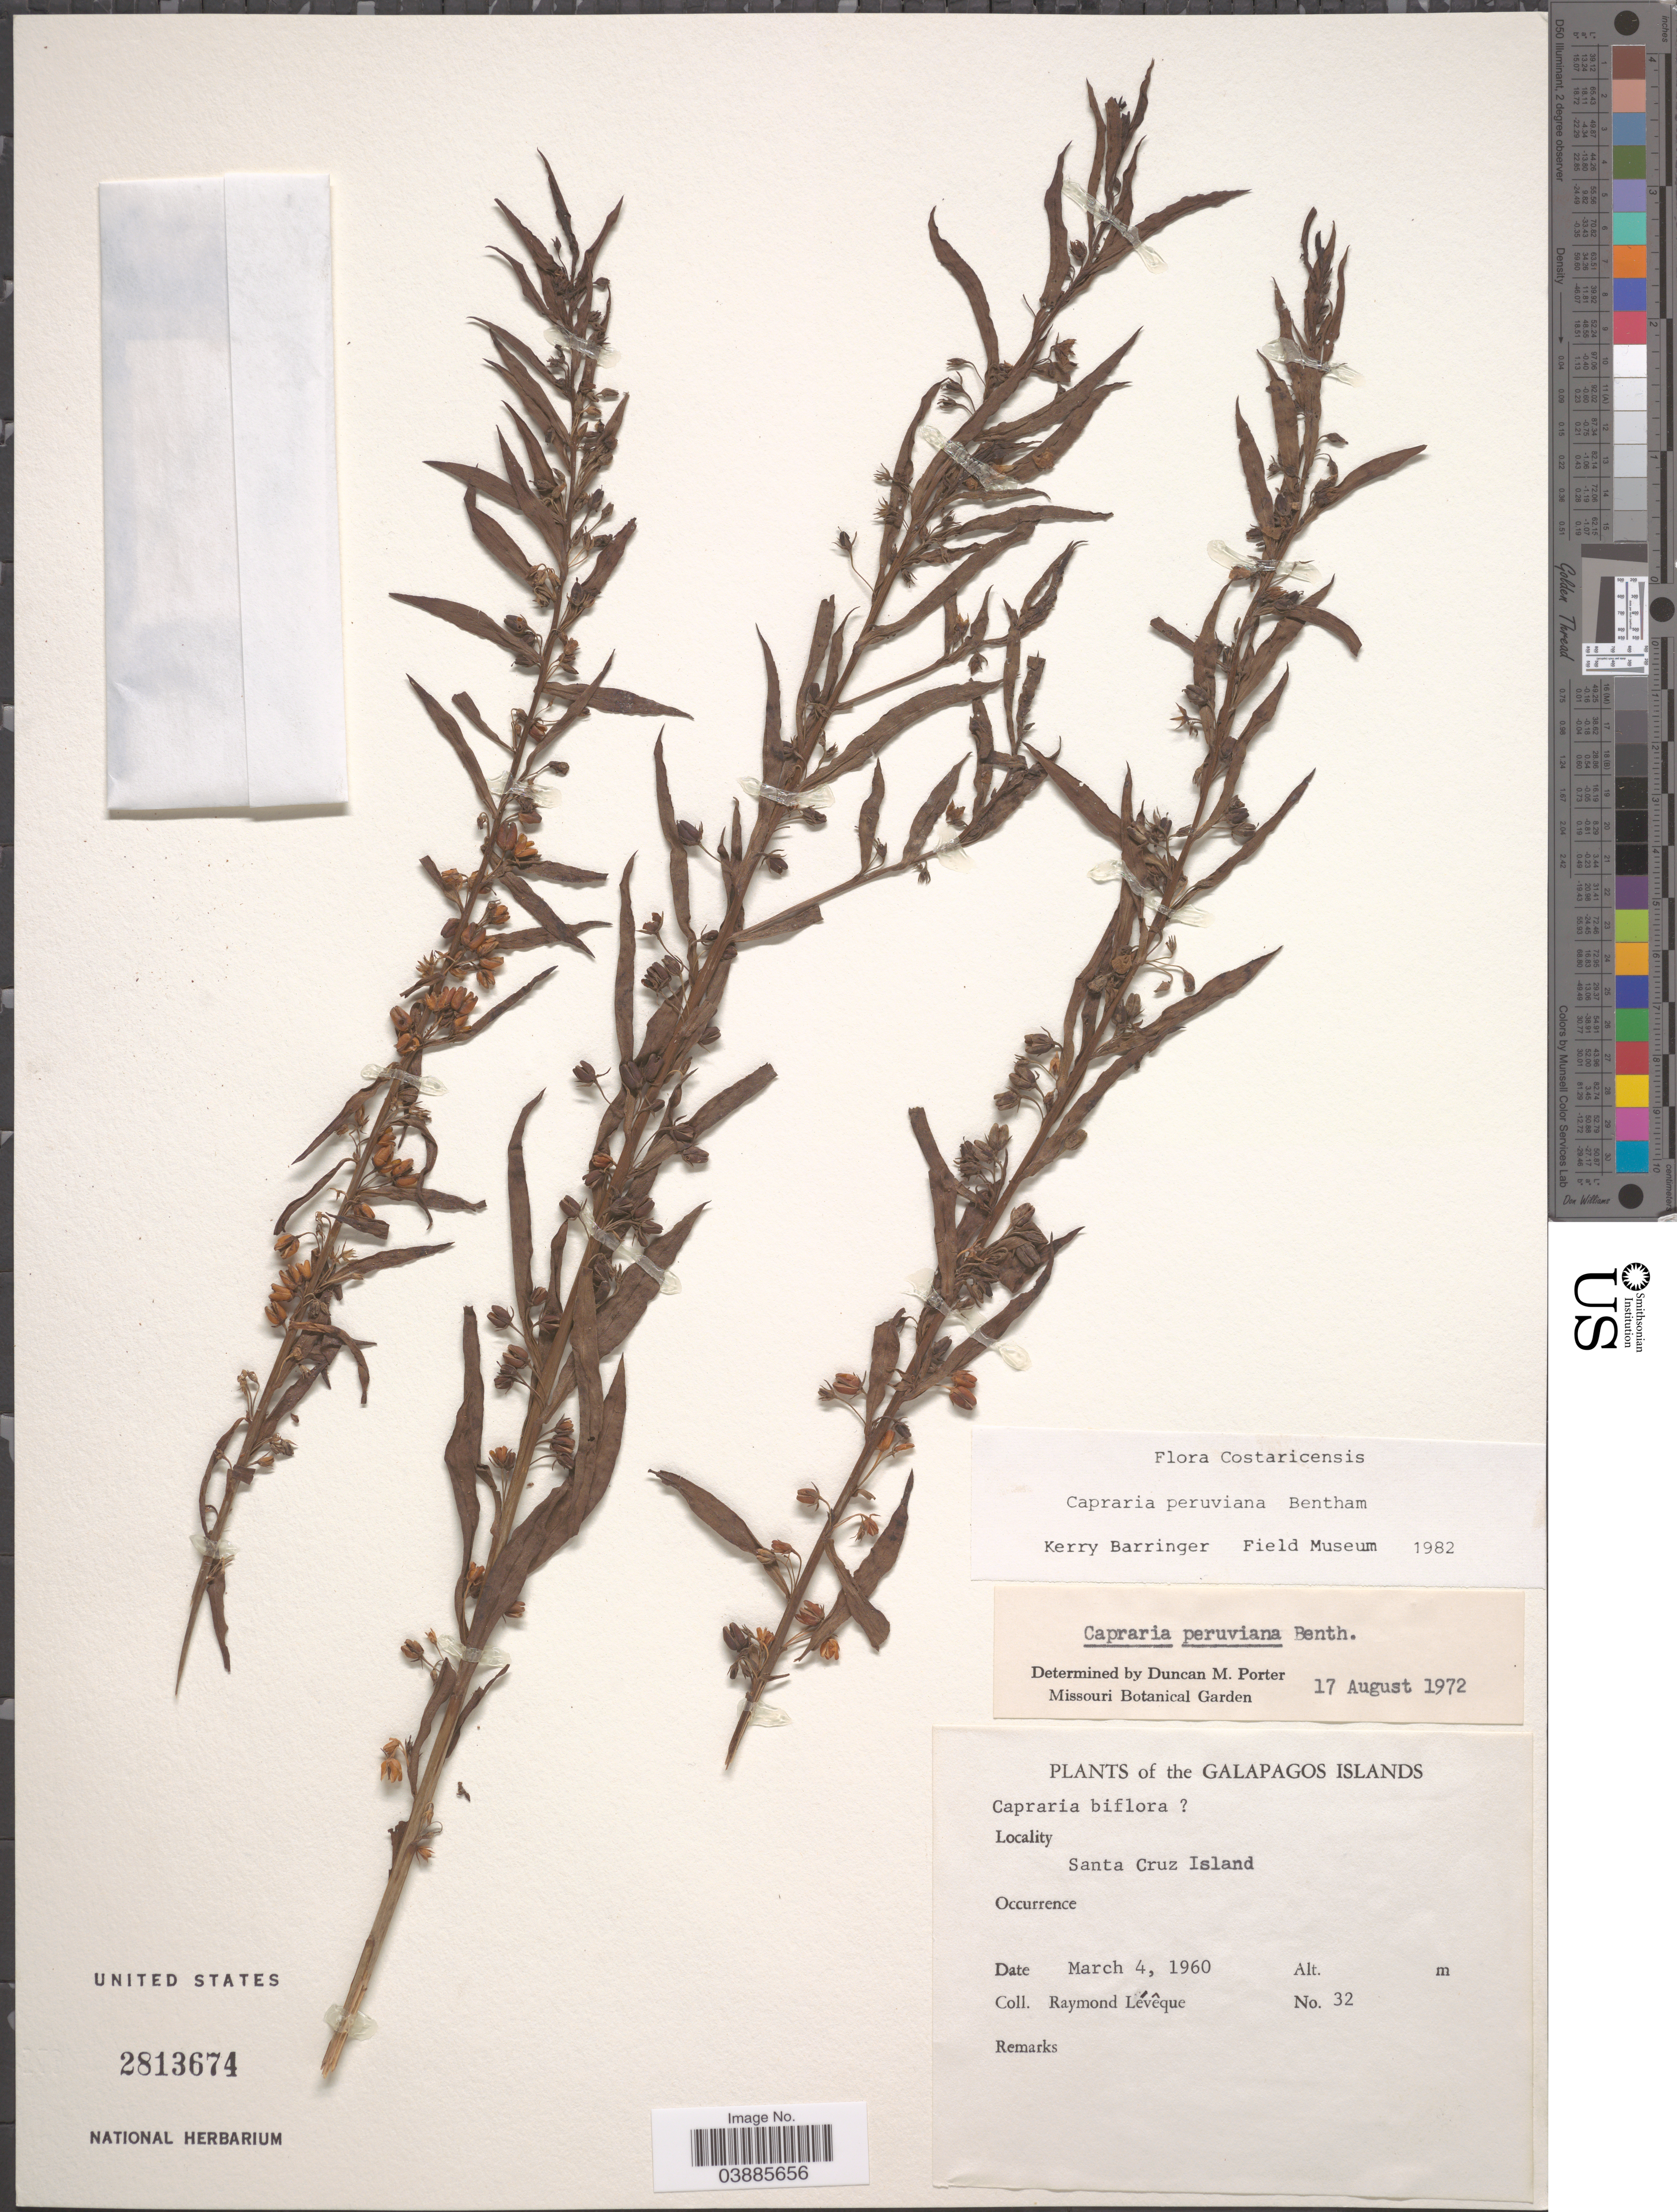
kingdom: Plantae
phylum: Tracheophyta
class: Magnoliopsida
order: Lamiales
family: Scrophulariaceae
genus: Capraria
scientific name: Capraria peruviana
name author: Benth.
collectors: R. Lévêque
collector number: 32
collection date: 1960-03-04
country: Ecuador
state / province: Colón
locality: The Galapagos Islands. Santa Cruz Island.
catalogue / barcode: US 2813674